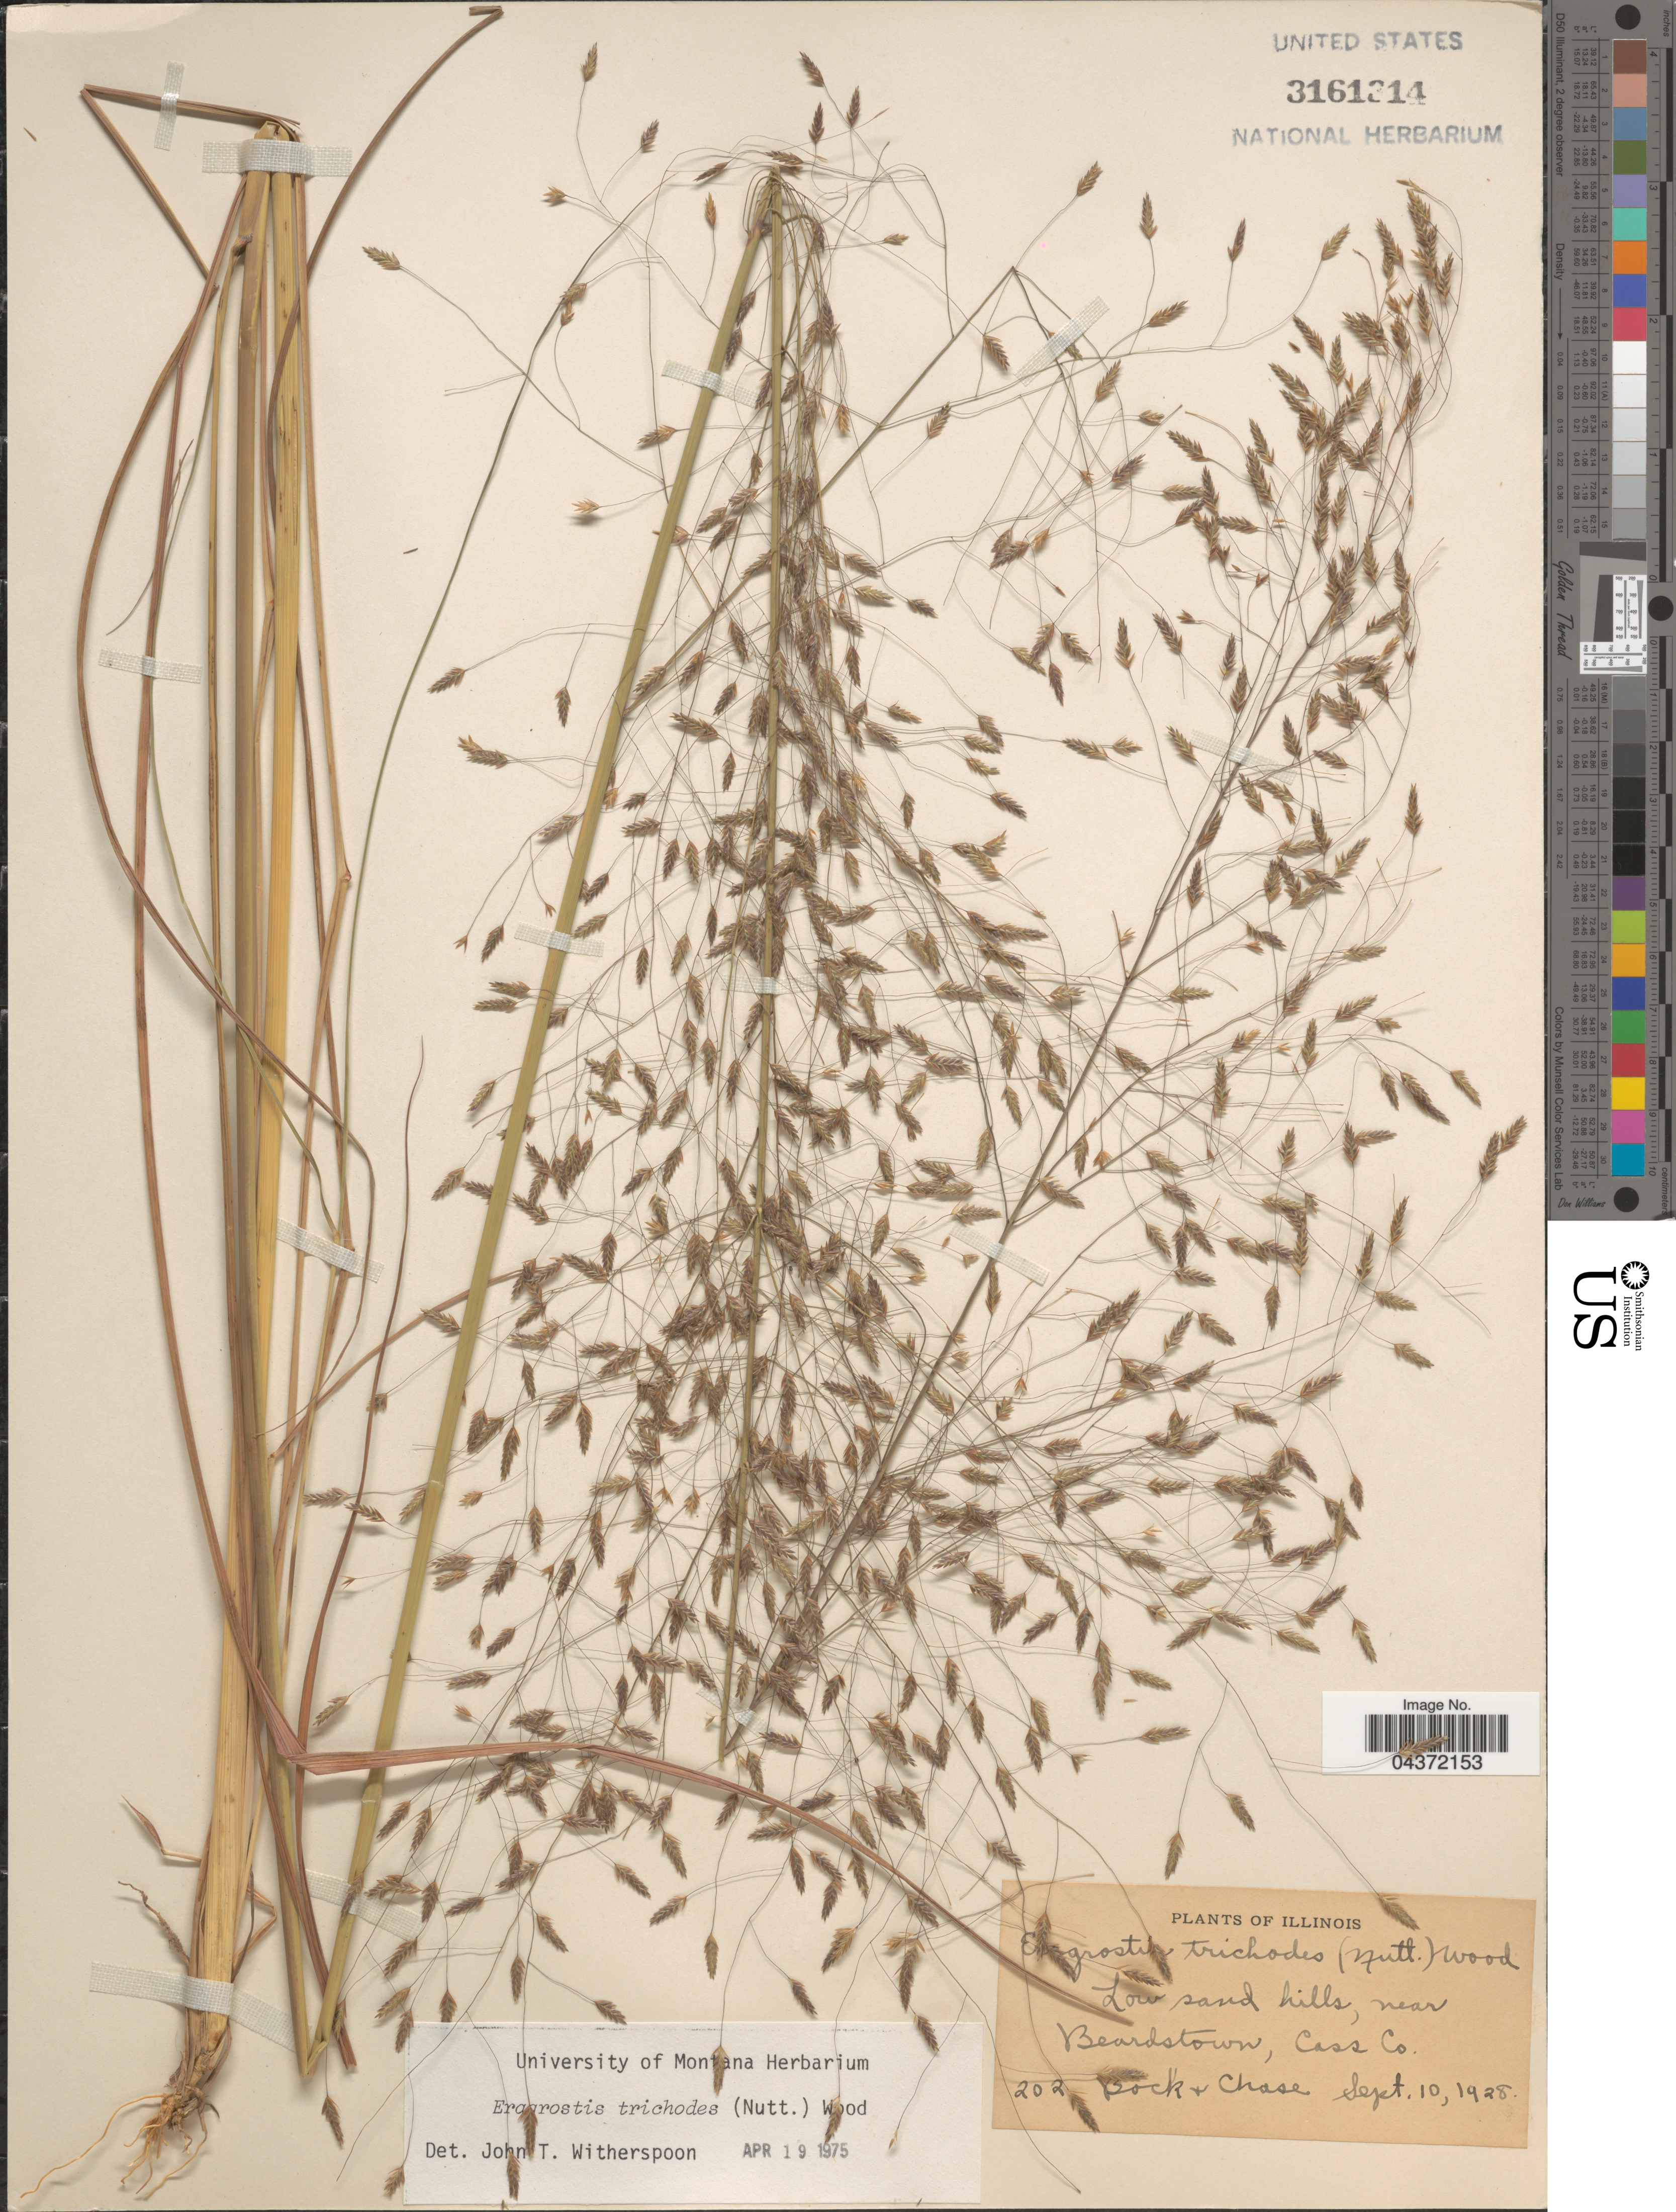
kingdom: Plantae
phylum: Tracheophyta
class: Liliopsida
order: Poales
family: Poaceae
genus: Eragrostis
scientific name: Eragrostis trichodes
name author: (Nutt.) Alph. Wood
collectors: J. O. Boeckeler & Chase, --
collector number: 202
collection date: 1928-09-10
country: United States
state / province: Illinois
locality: Low sand hills, near Beardstown, Cass Co.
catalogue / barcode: US 3161314